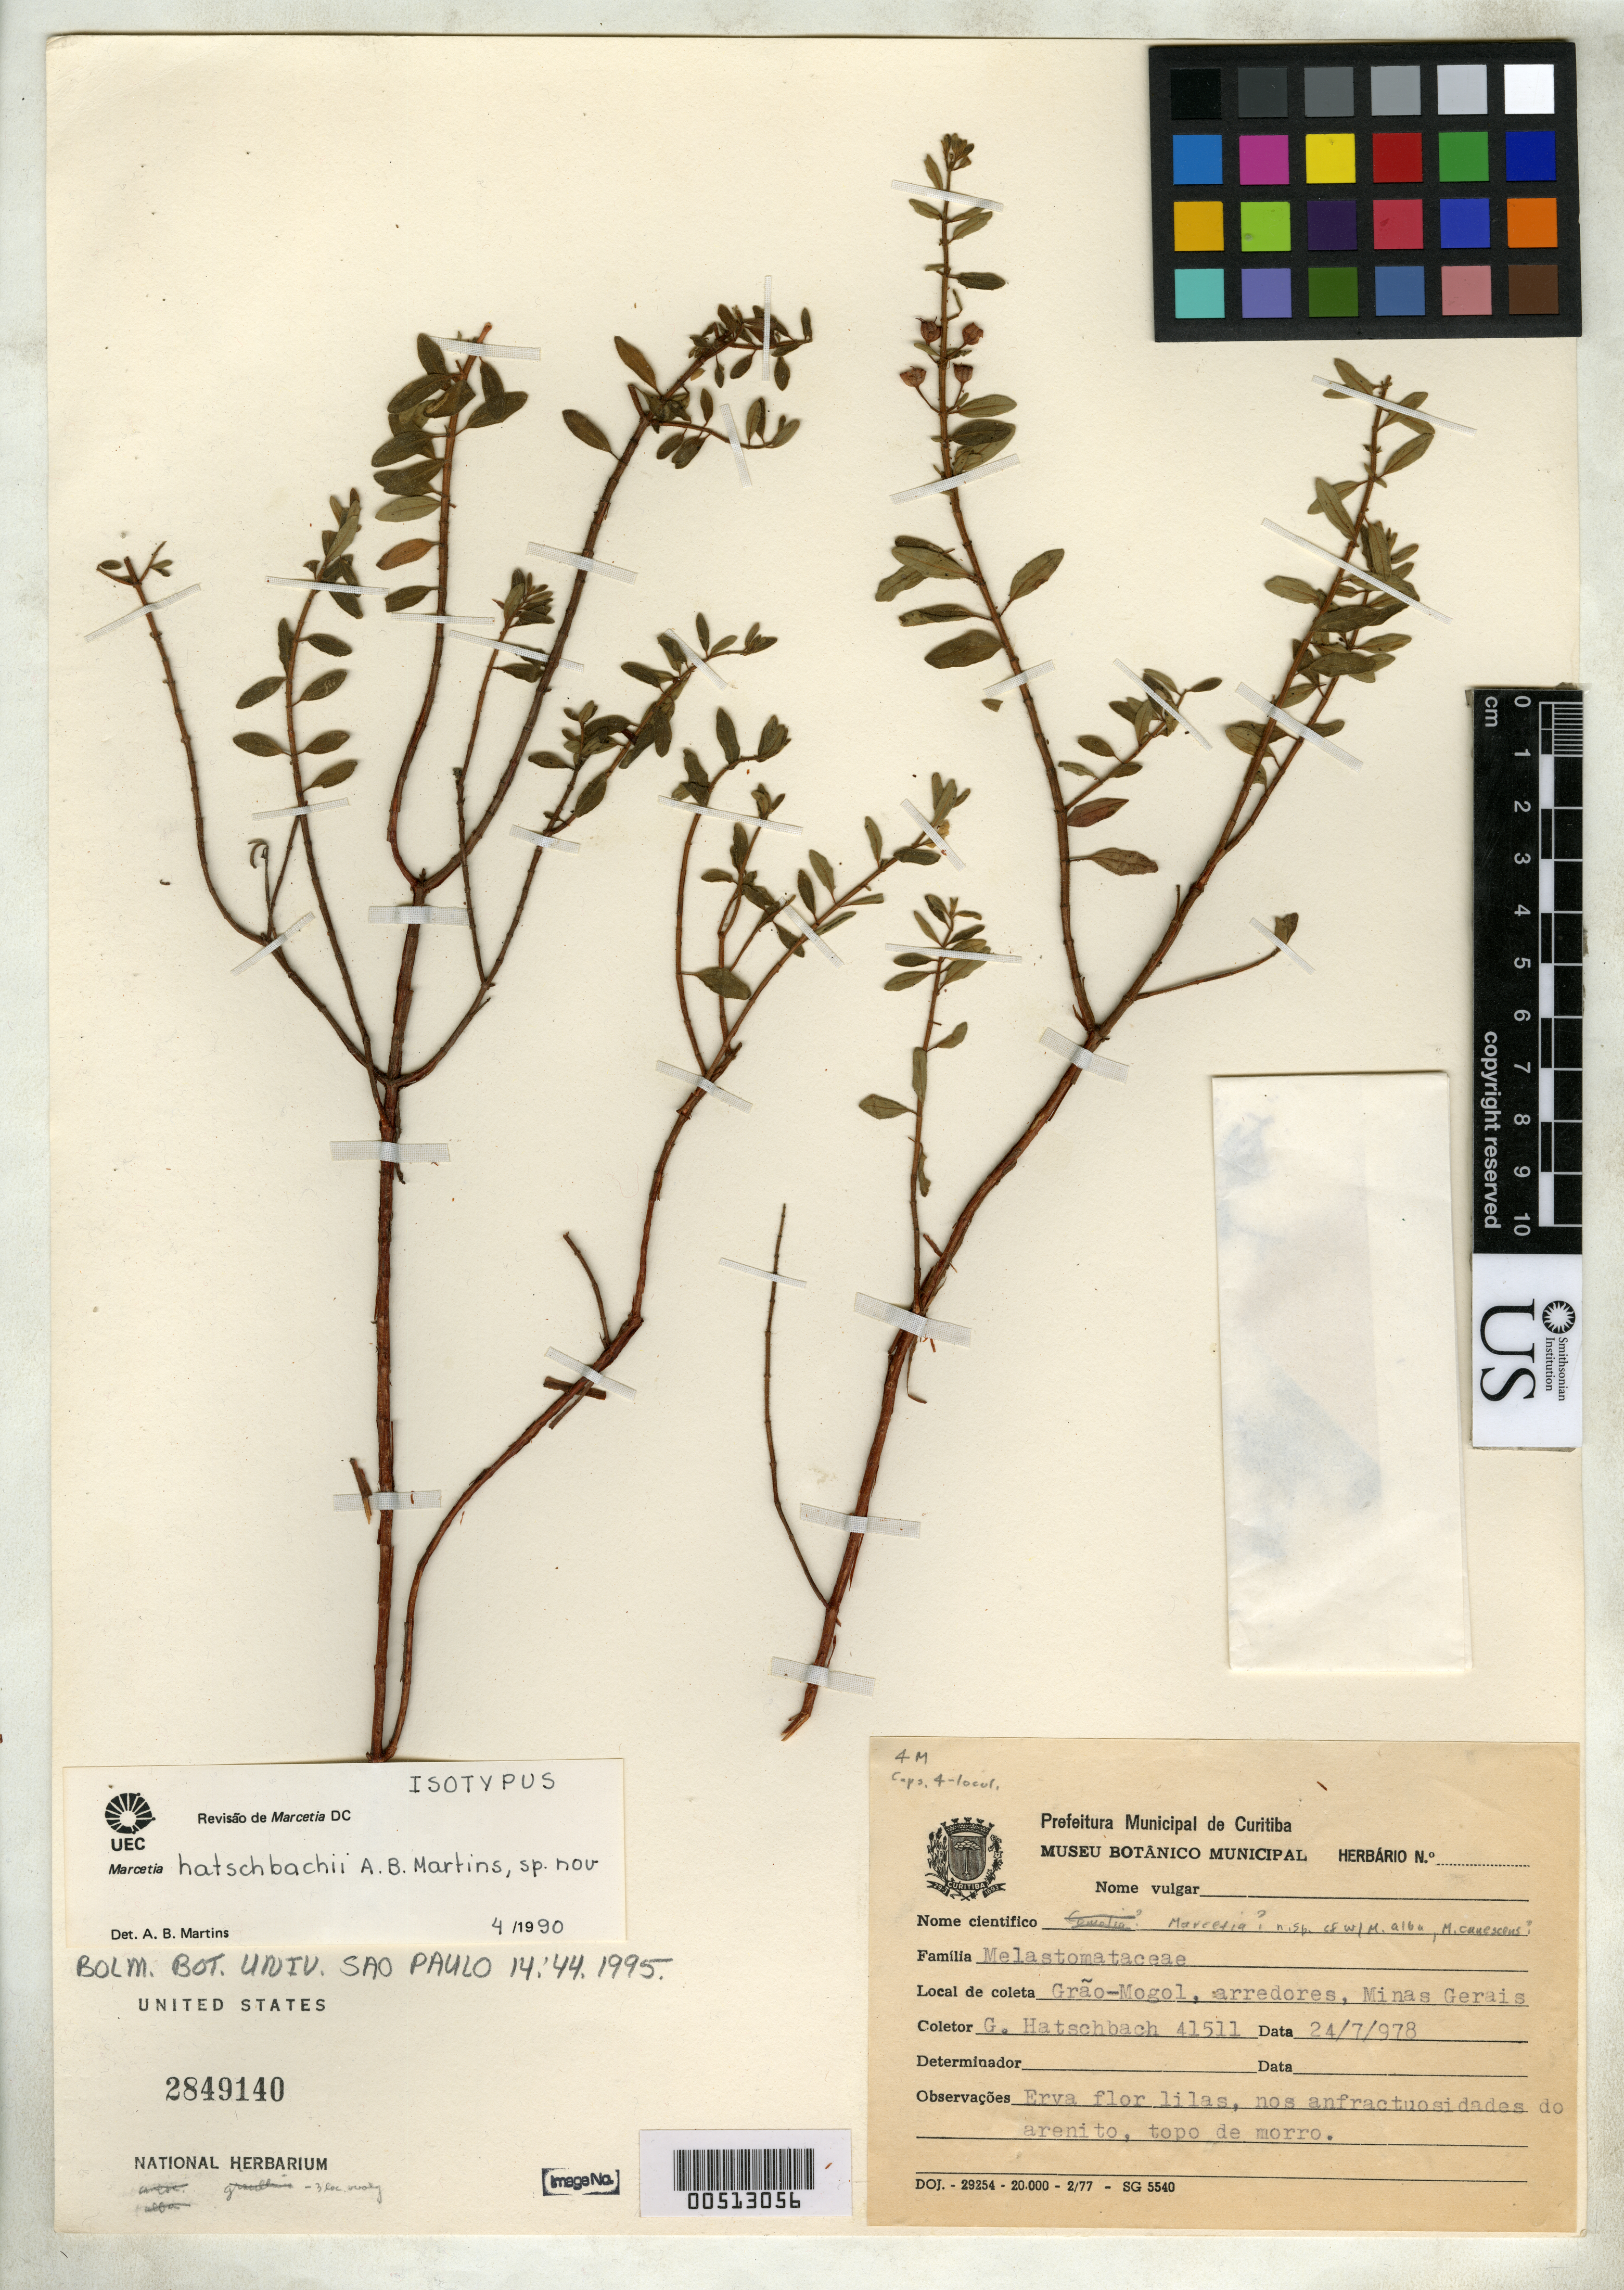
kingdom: Plantae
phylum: Tracheophyta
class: Magnoliopsida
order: Myrtales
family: Melastomataceae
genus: Marcetia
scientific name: Marcetia hatschbachii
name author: A.B. Martins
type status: Isotype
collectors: G. Hatschbach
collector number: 41511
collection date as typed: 24 Jul 1978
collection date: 1978-07-24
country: Brazil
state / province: Minas Gerais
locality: Grao Mogol, arredores.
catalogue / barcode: US 2849140